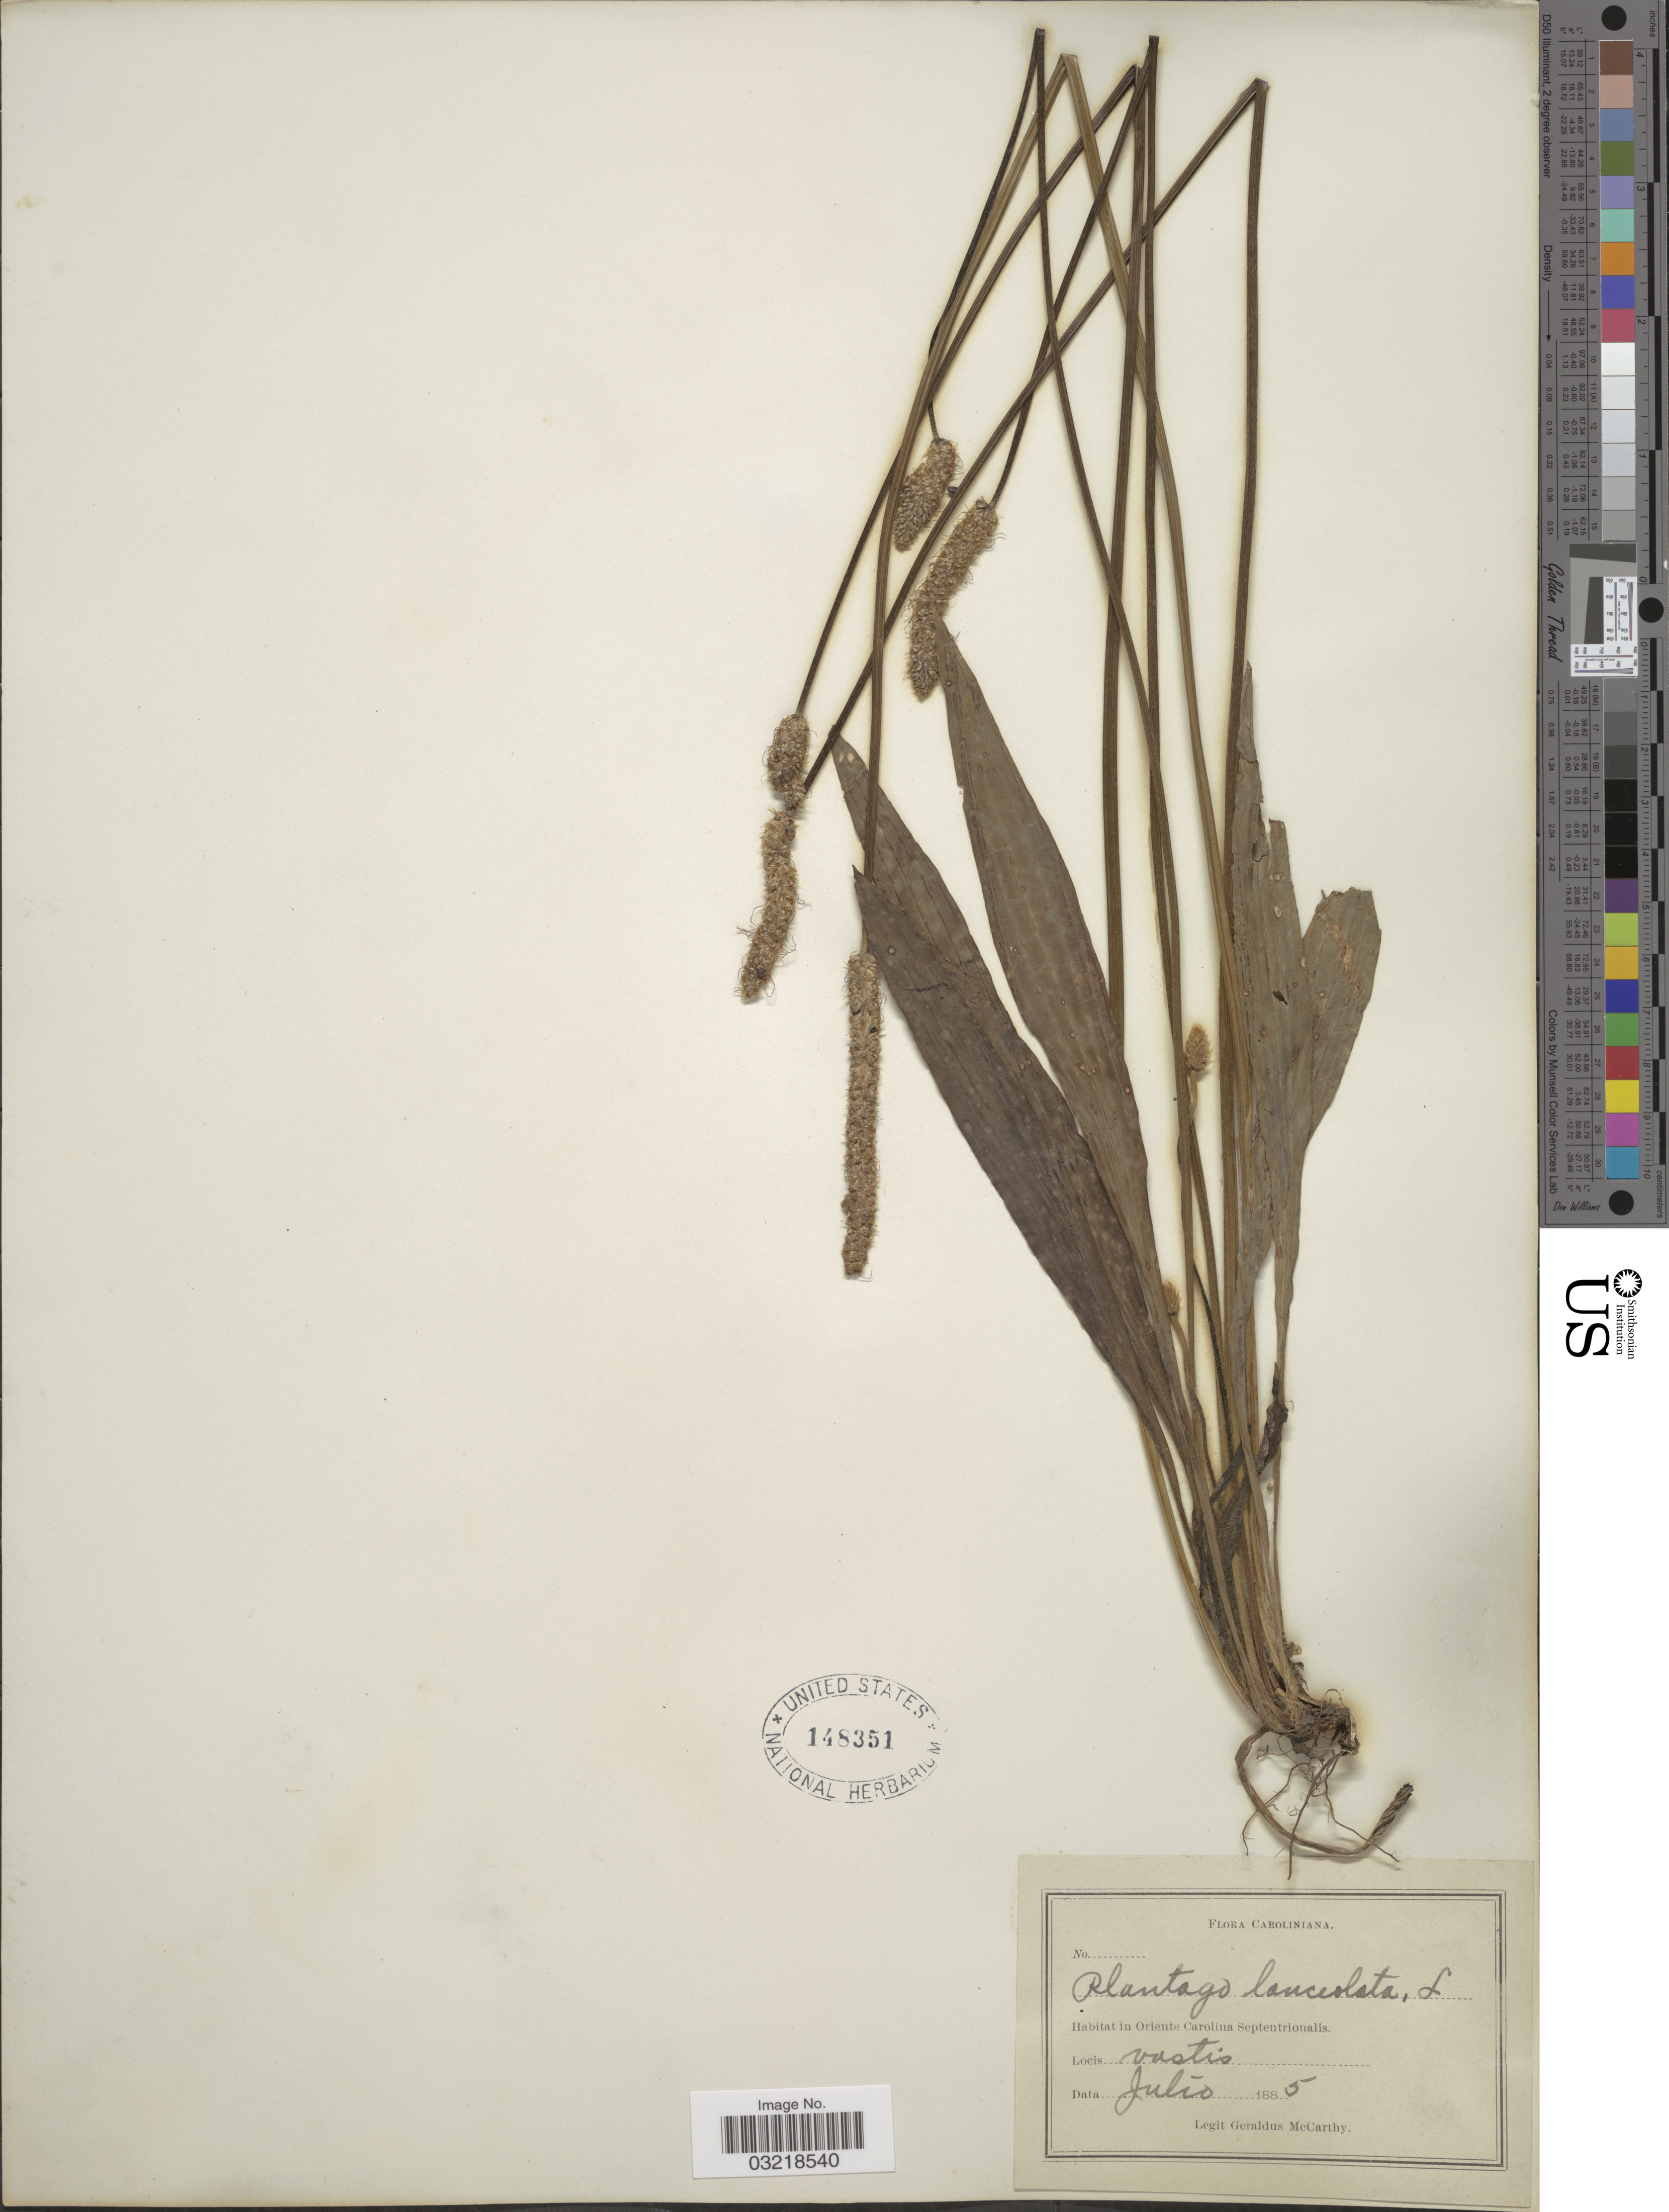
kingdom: Plantae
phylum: Tracheophyta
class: Magnoliopsida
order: Lamiales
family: Plantaginaceae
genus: Plantago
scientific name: Plantago lanceolata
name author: L.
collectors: M. McCarthy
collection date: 1885-07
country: Puerto Rico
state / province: Carolina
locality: In Oriente Carolina Septentrionalis.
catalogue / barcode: US 148351